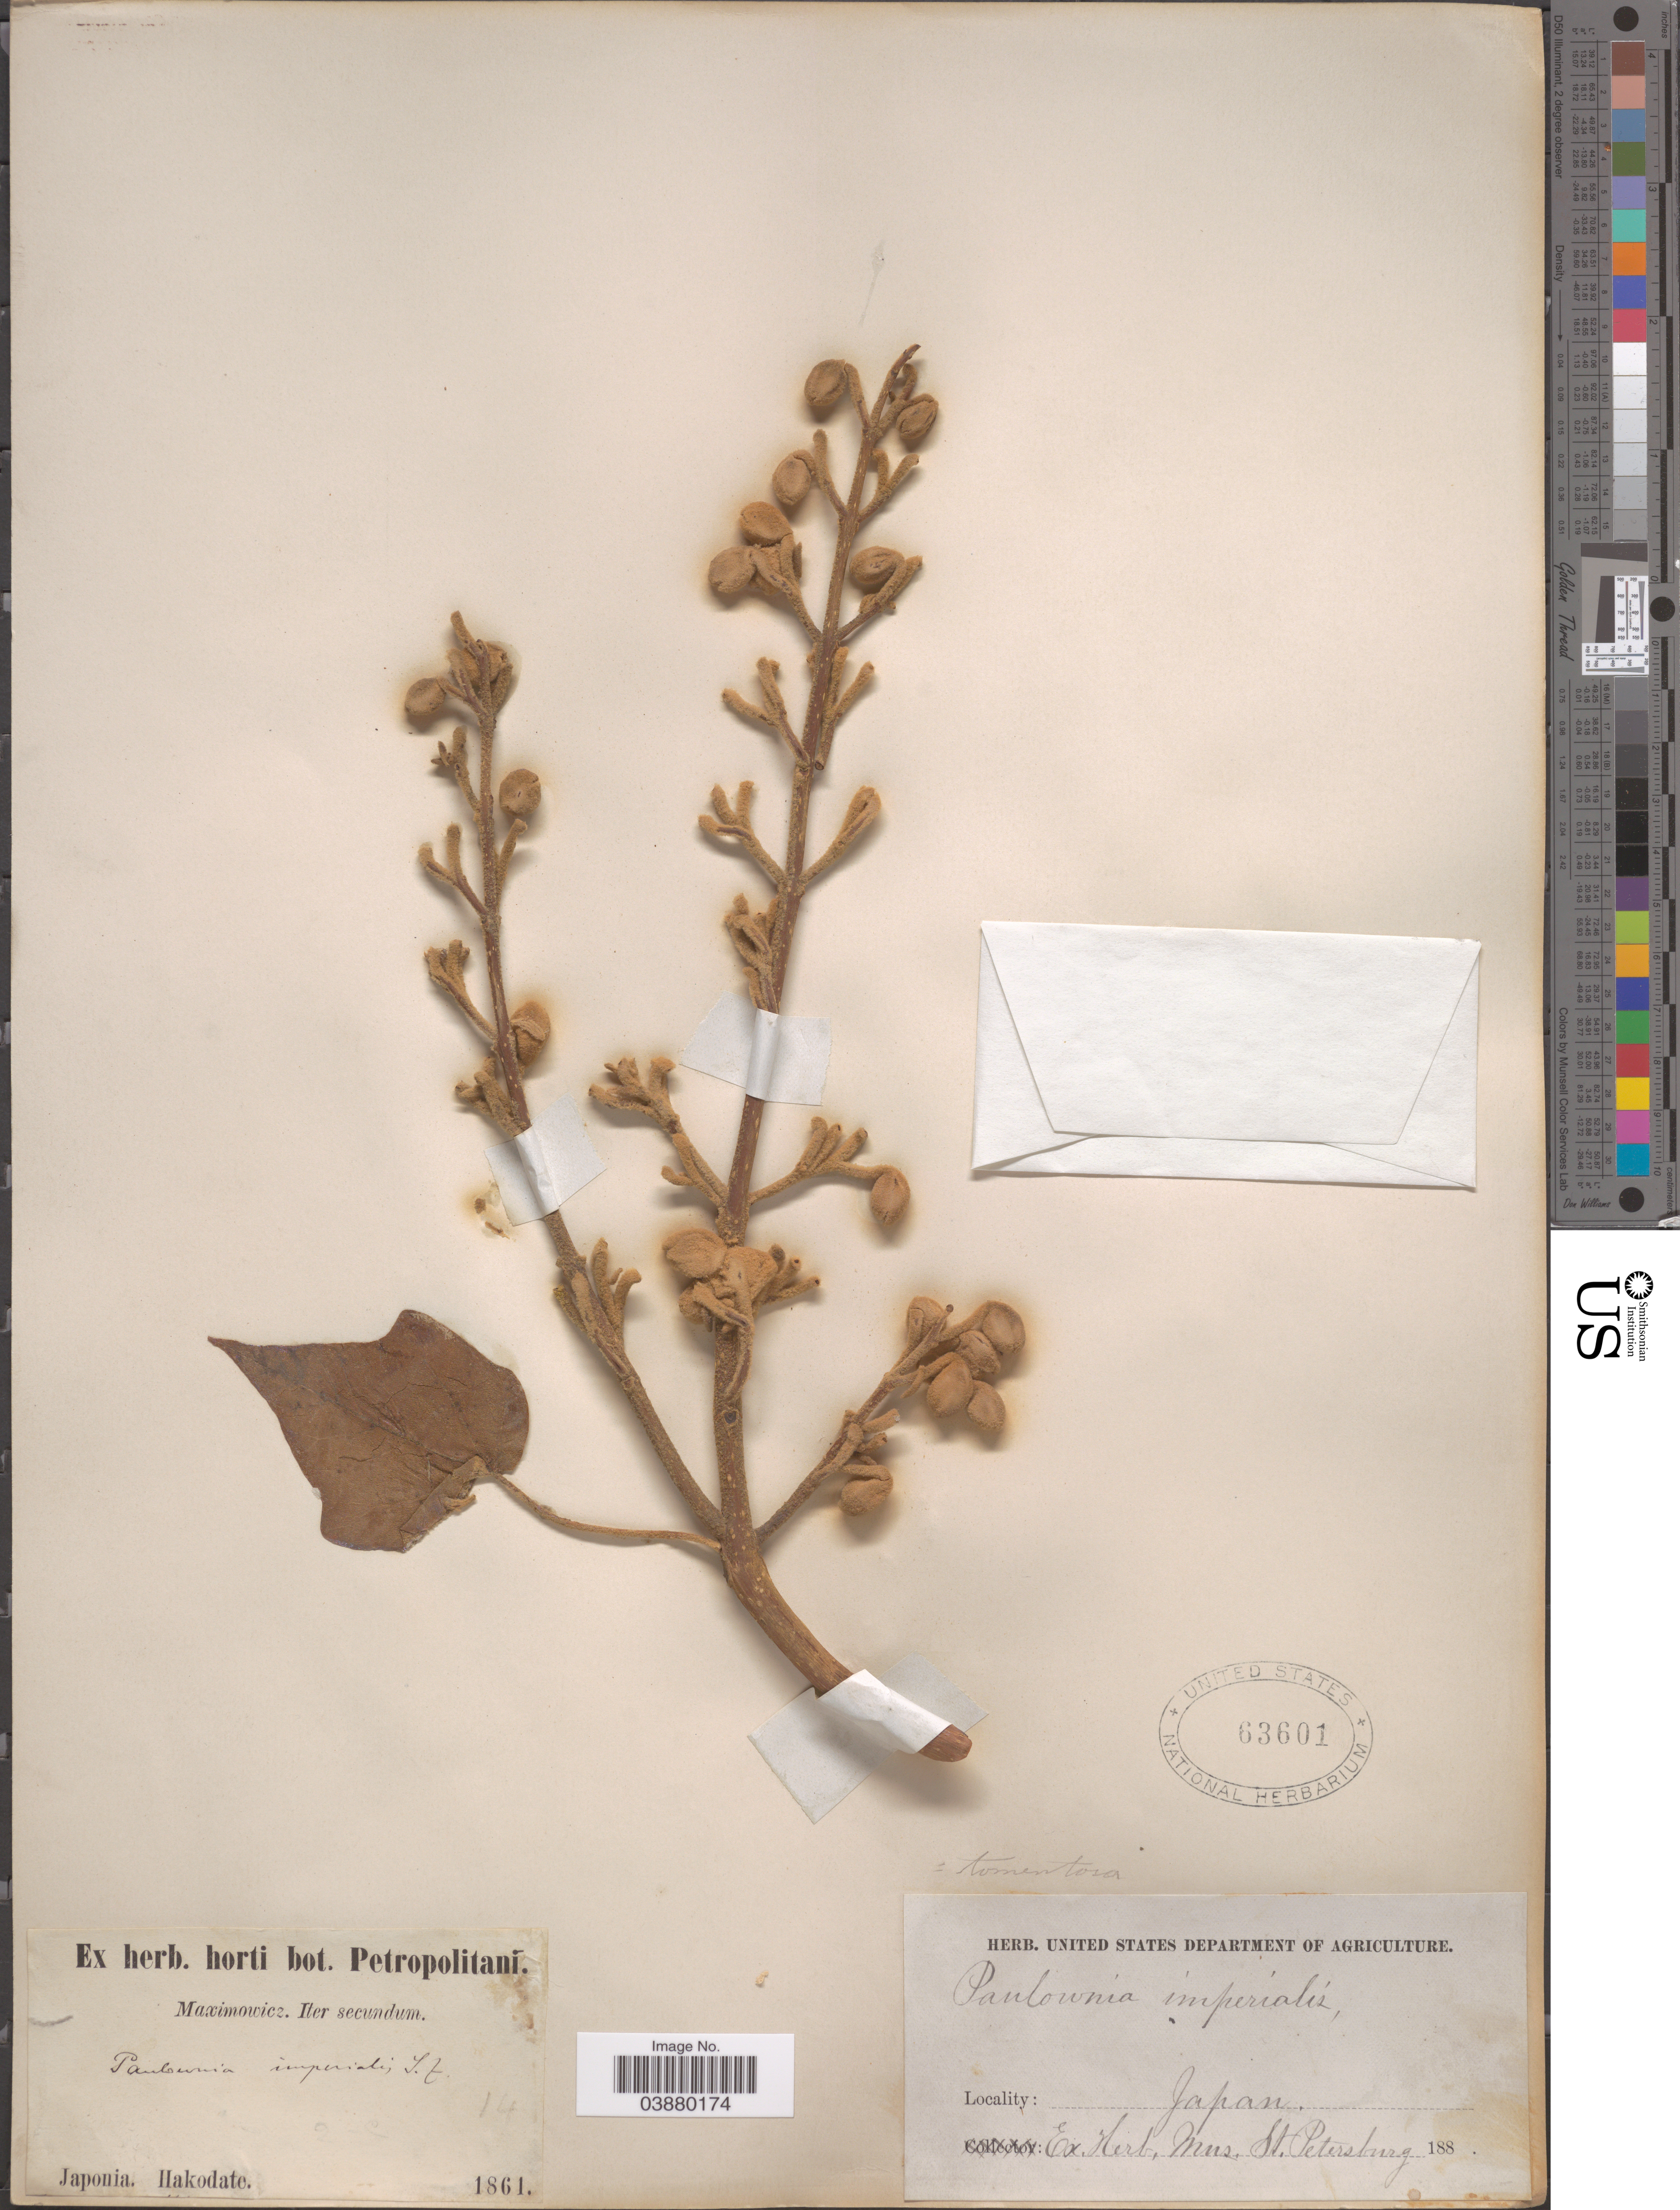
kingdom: Plantae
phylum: Tracheophyta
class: Magnoliopsida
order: Lamiales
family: Paulowniaceae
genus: Paulownia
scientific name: Paulownia tomentosa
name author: (Thunb.) Siebold & Zucc. ex Steud.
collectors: Maximowicz, --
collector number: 14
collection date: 1861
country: Japan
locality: Hakodate.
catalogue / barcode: US 63601